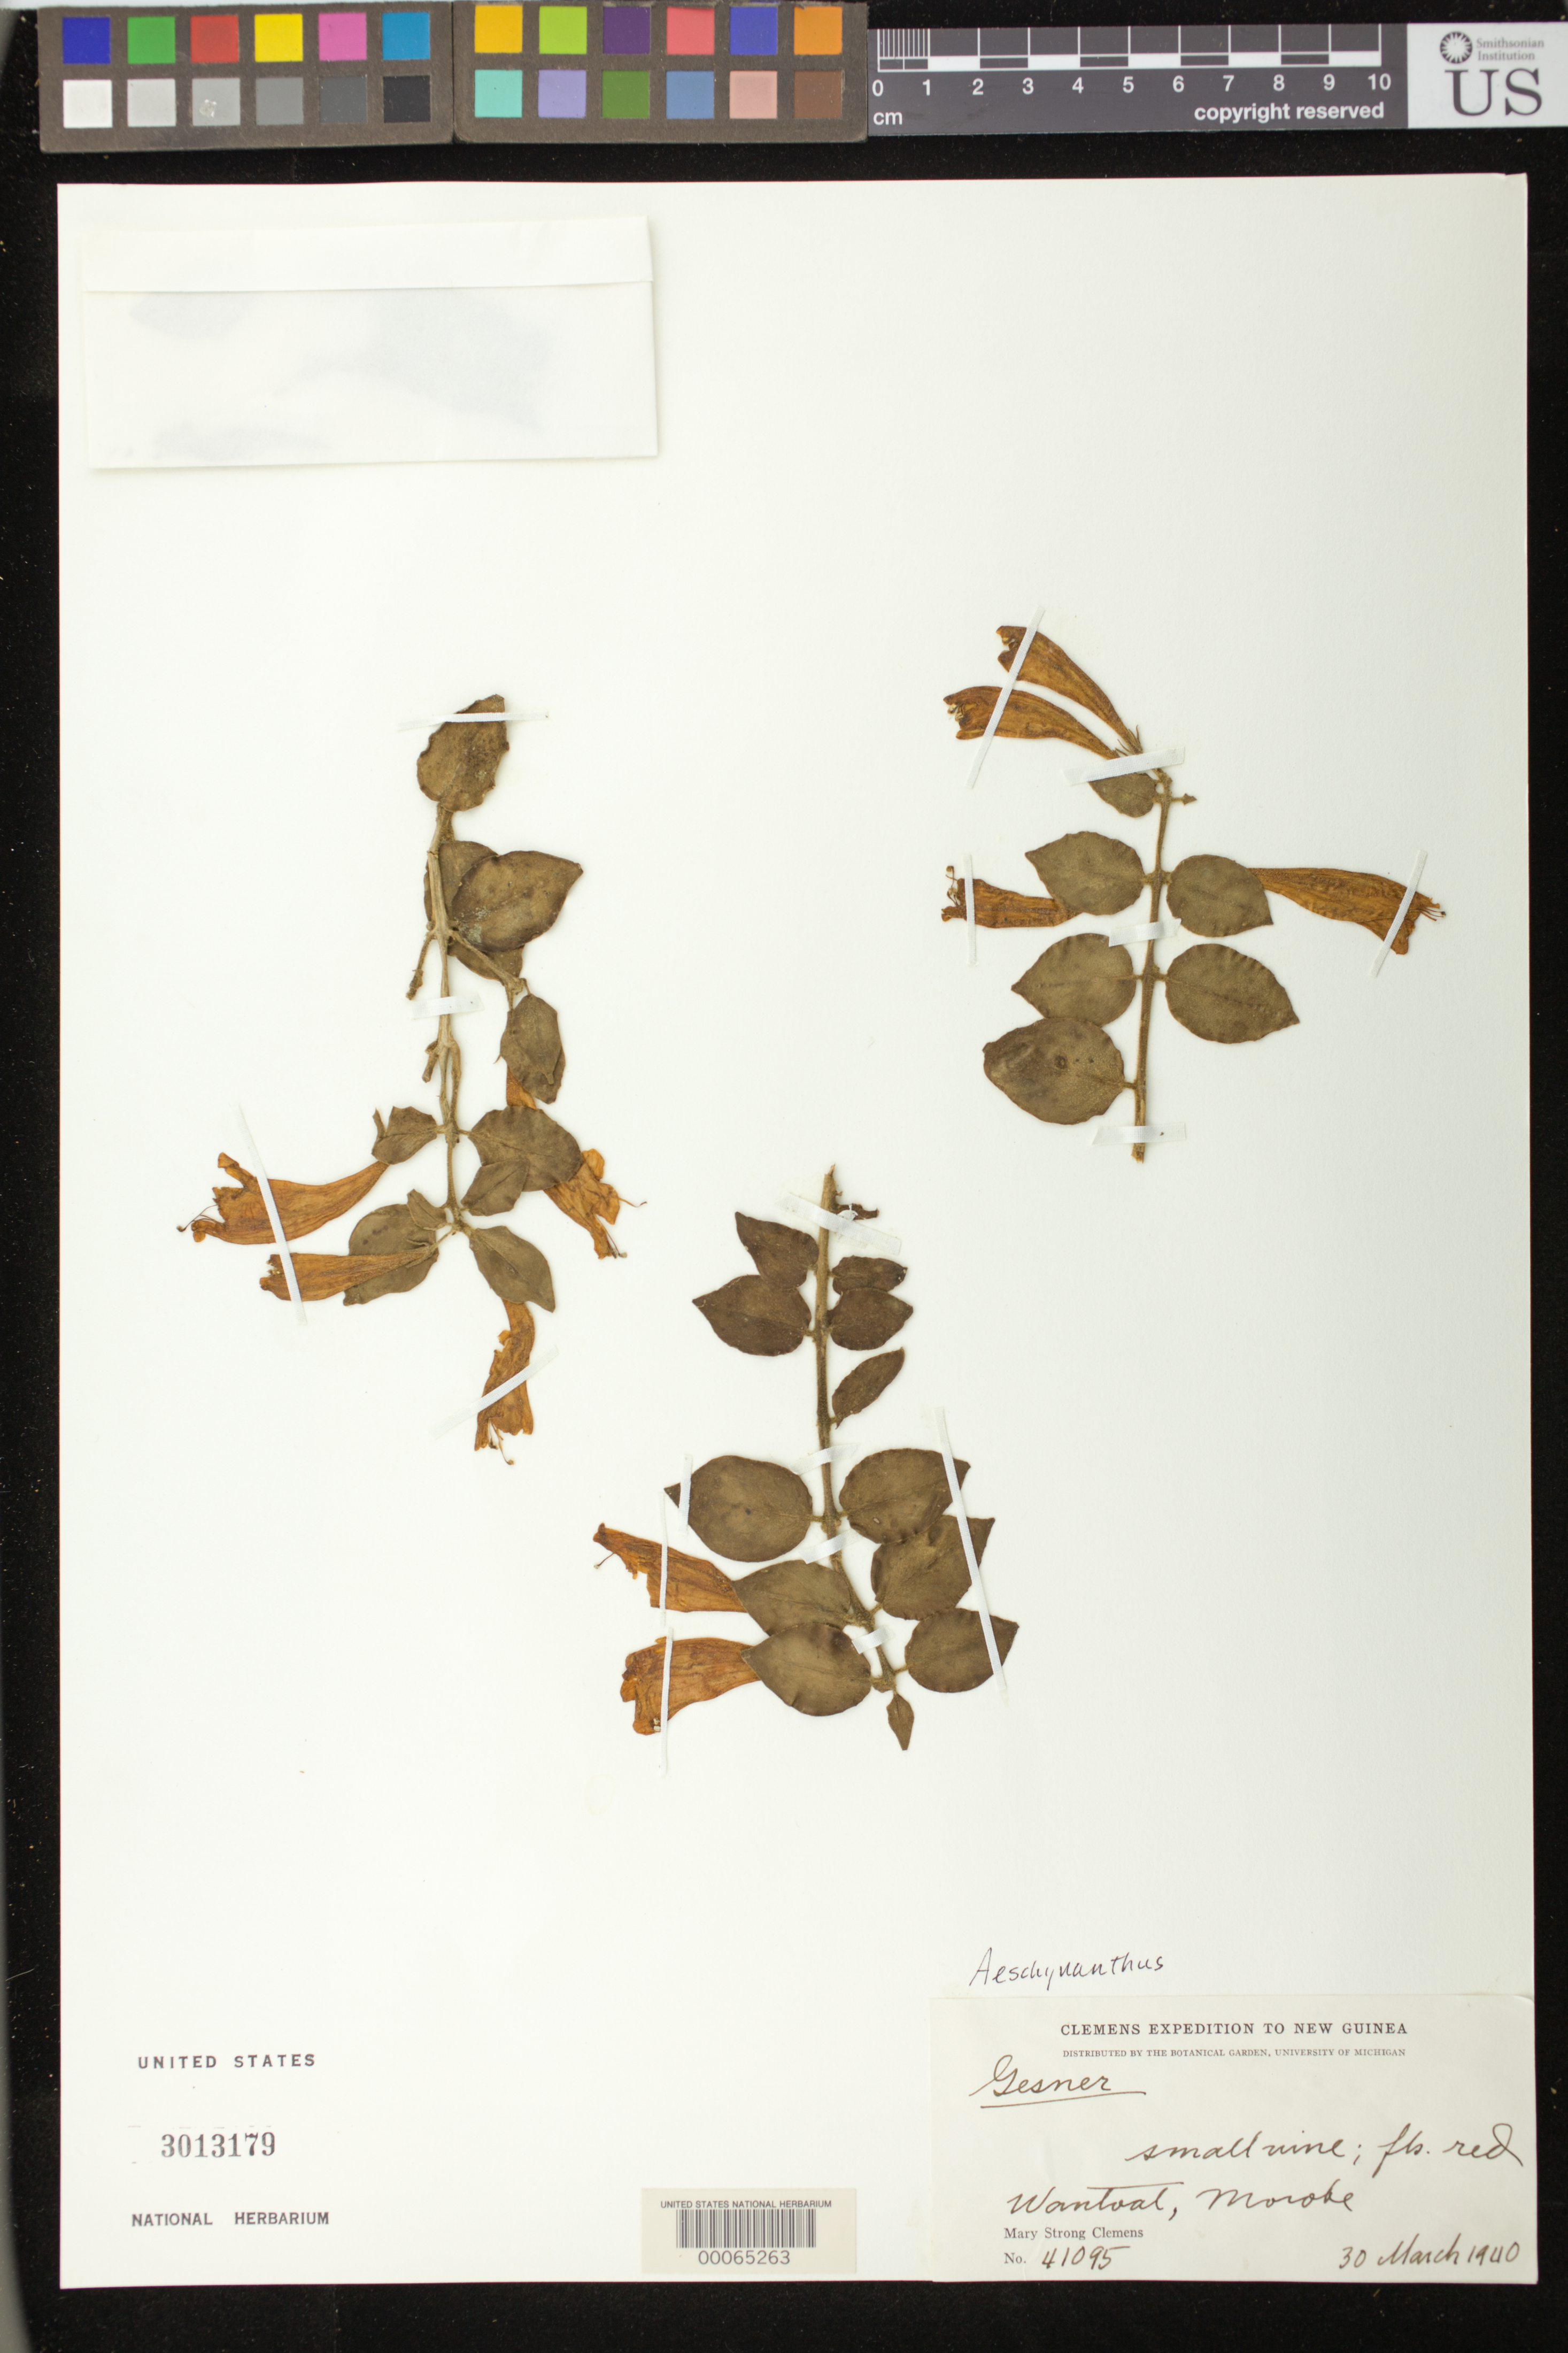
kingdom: Plantae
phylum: Tracheophyta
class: Magnoliopsida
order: Lamiales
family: Gesneriaceae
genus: Aeschynanthus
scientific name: Aeschynanthus sp.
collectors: M. S. Clemens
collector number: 41095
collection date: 1940-03-30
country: Papua New Guinea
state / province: Morobe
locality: Wantoat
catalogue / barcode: US 3013179